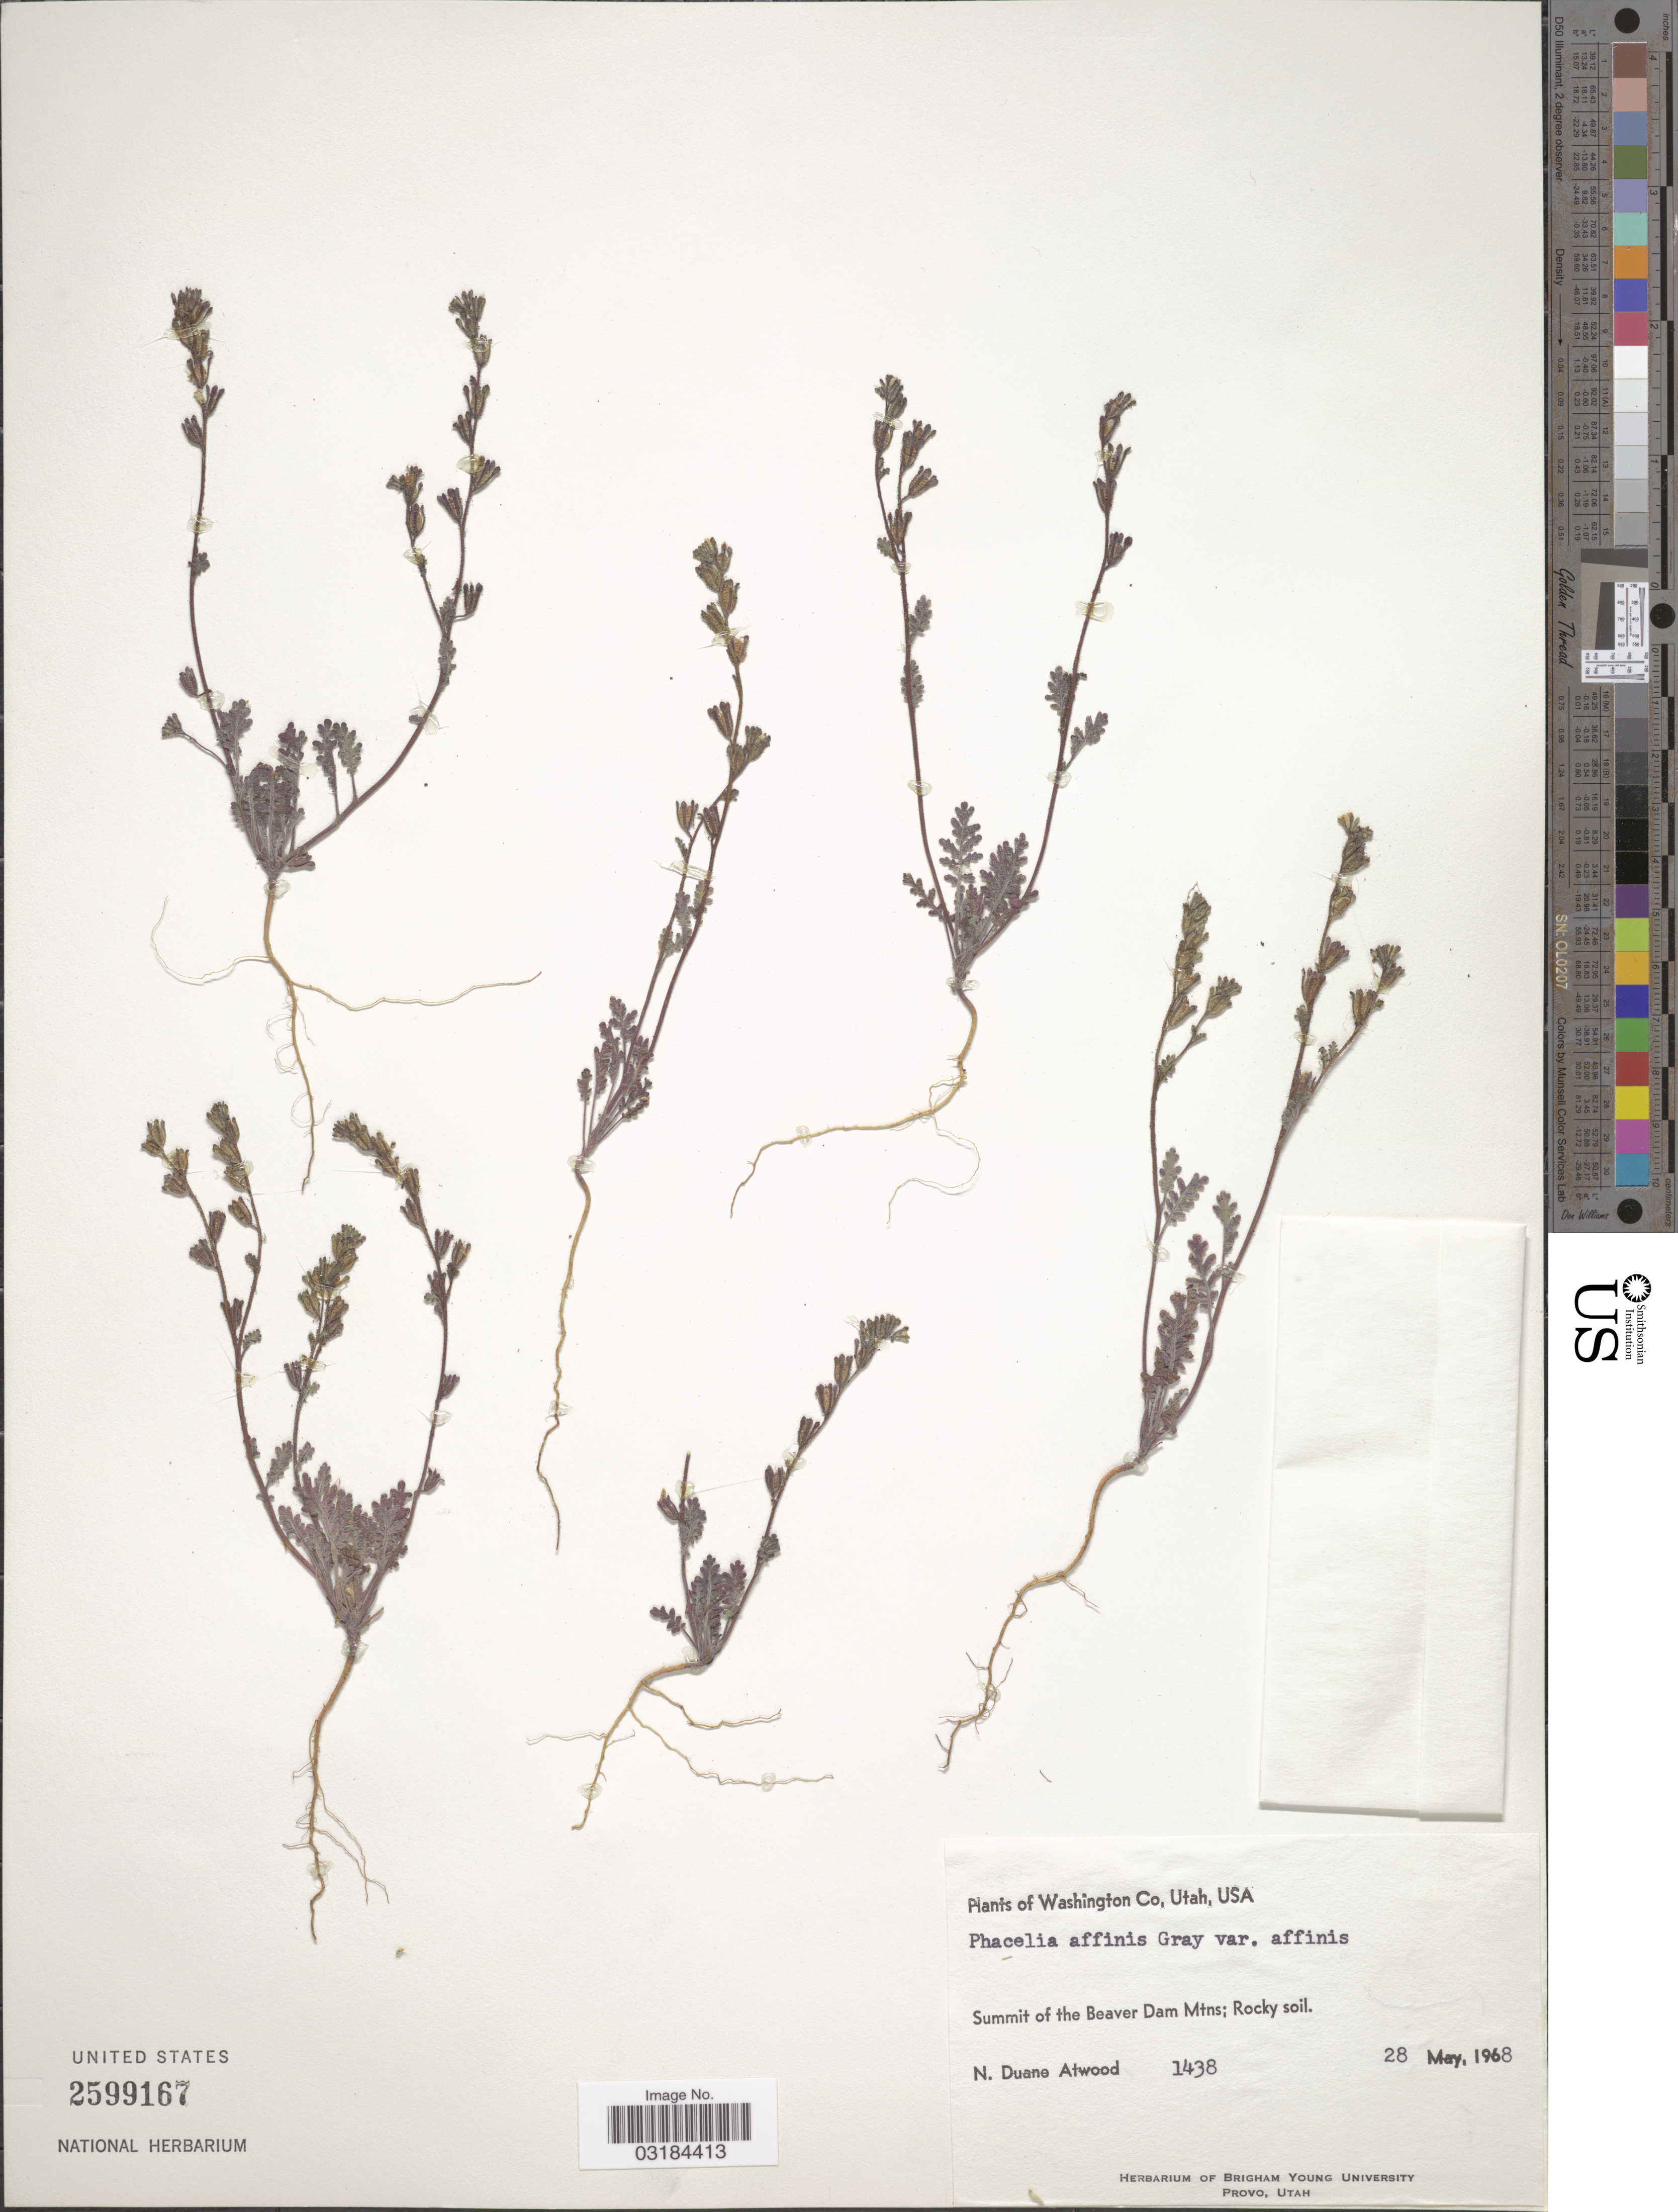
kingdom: Plantae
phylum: Tracheophyta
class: Magnoliopsida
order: Boraginales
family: Hydrophyllaceae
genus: Phacelia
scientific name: Phacelia affinis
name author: A. Gray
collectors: N. Atwood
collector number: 1438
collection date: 1968-05-28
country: United States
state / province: Utah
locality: Washington Co. Summit of the Beaver Dam Mtns.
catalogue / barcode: US 2599167